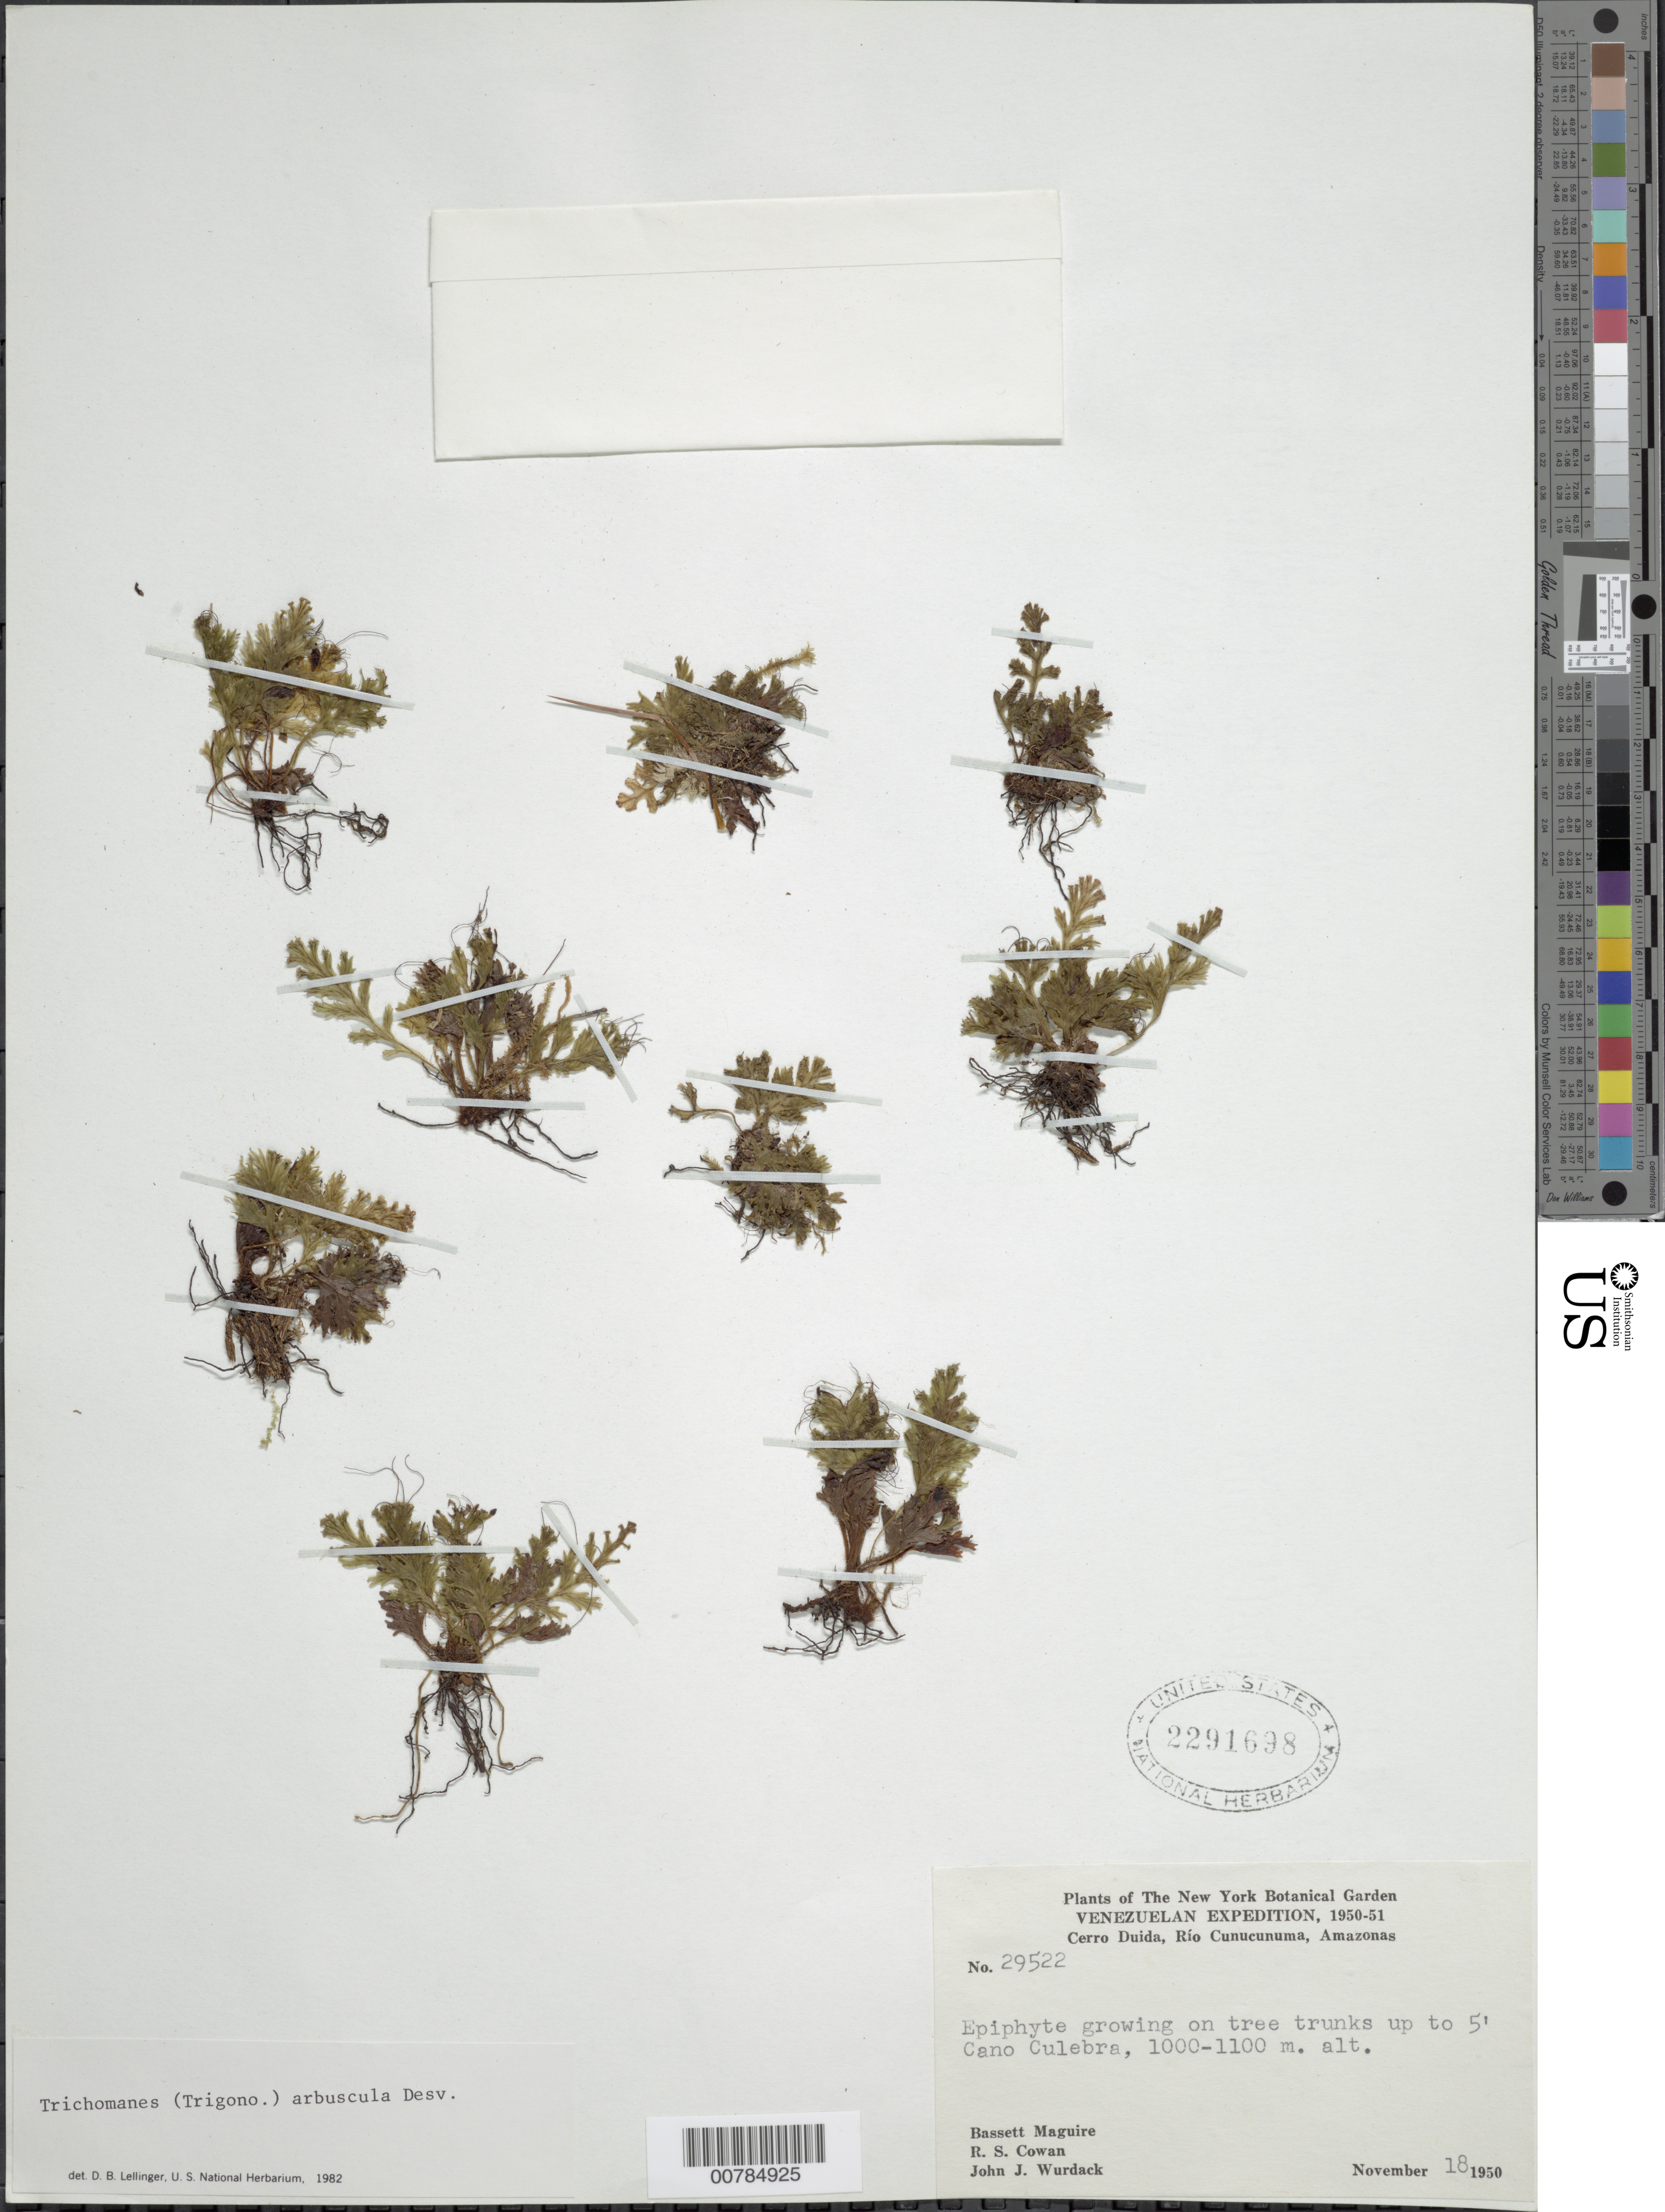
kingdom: Plantae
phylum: Tracheophyta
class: Polypodiopsida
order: Hymenophyllales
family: Hymenophyllaceae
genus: Trichomanes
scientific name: Trichomanes arbuscula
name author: Desv.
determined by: Lellinger, David B., (BOT), Smithsonian Institution - National Museum of Natural History (UNITED STATES)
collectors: B. Maguire, R. S. Cowan & J. J. Wurdack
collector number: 29522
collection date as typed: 18-Nov-50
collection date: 1950-11-18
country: Venezuela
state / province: Amazonas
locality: Cerro Duida, Río Cunucunuma, Caño Culebra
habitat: Tree trunks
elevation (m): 1000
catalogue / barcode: US 2291698